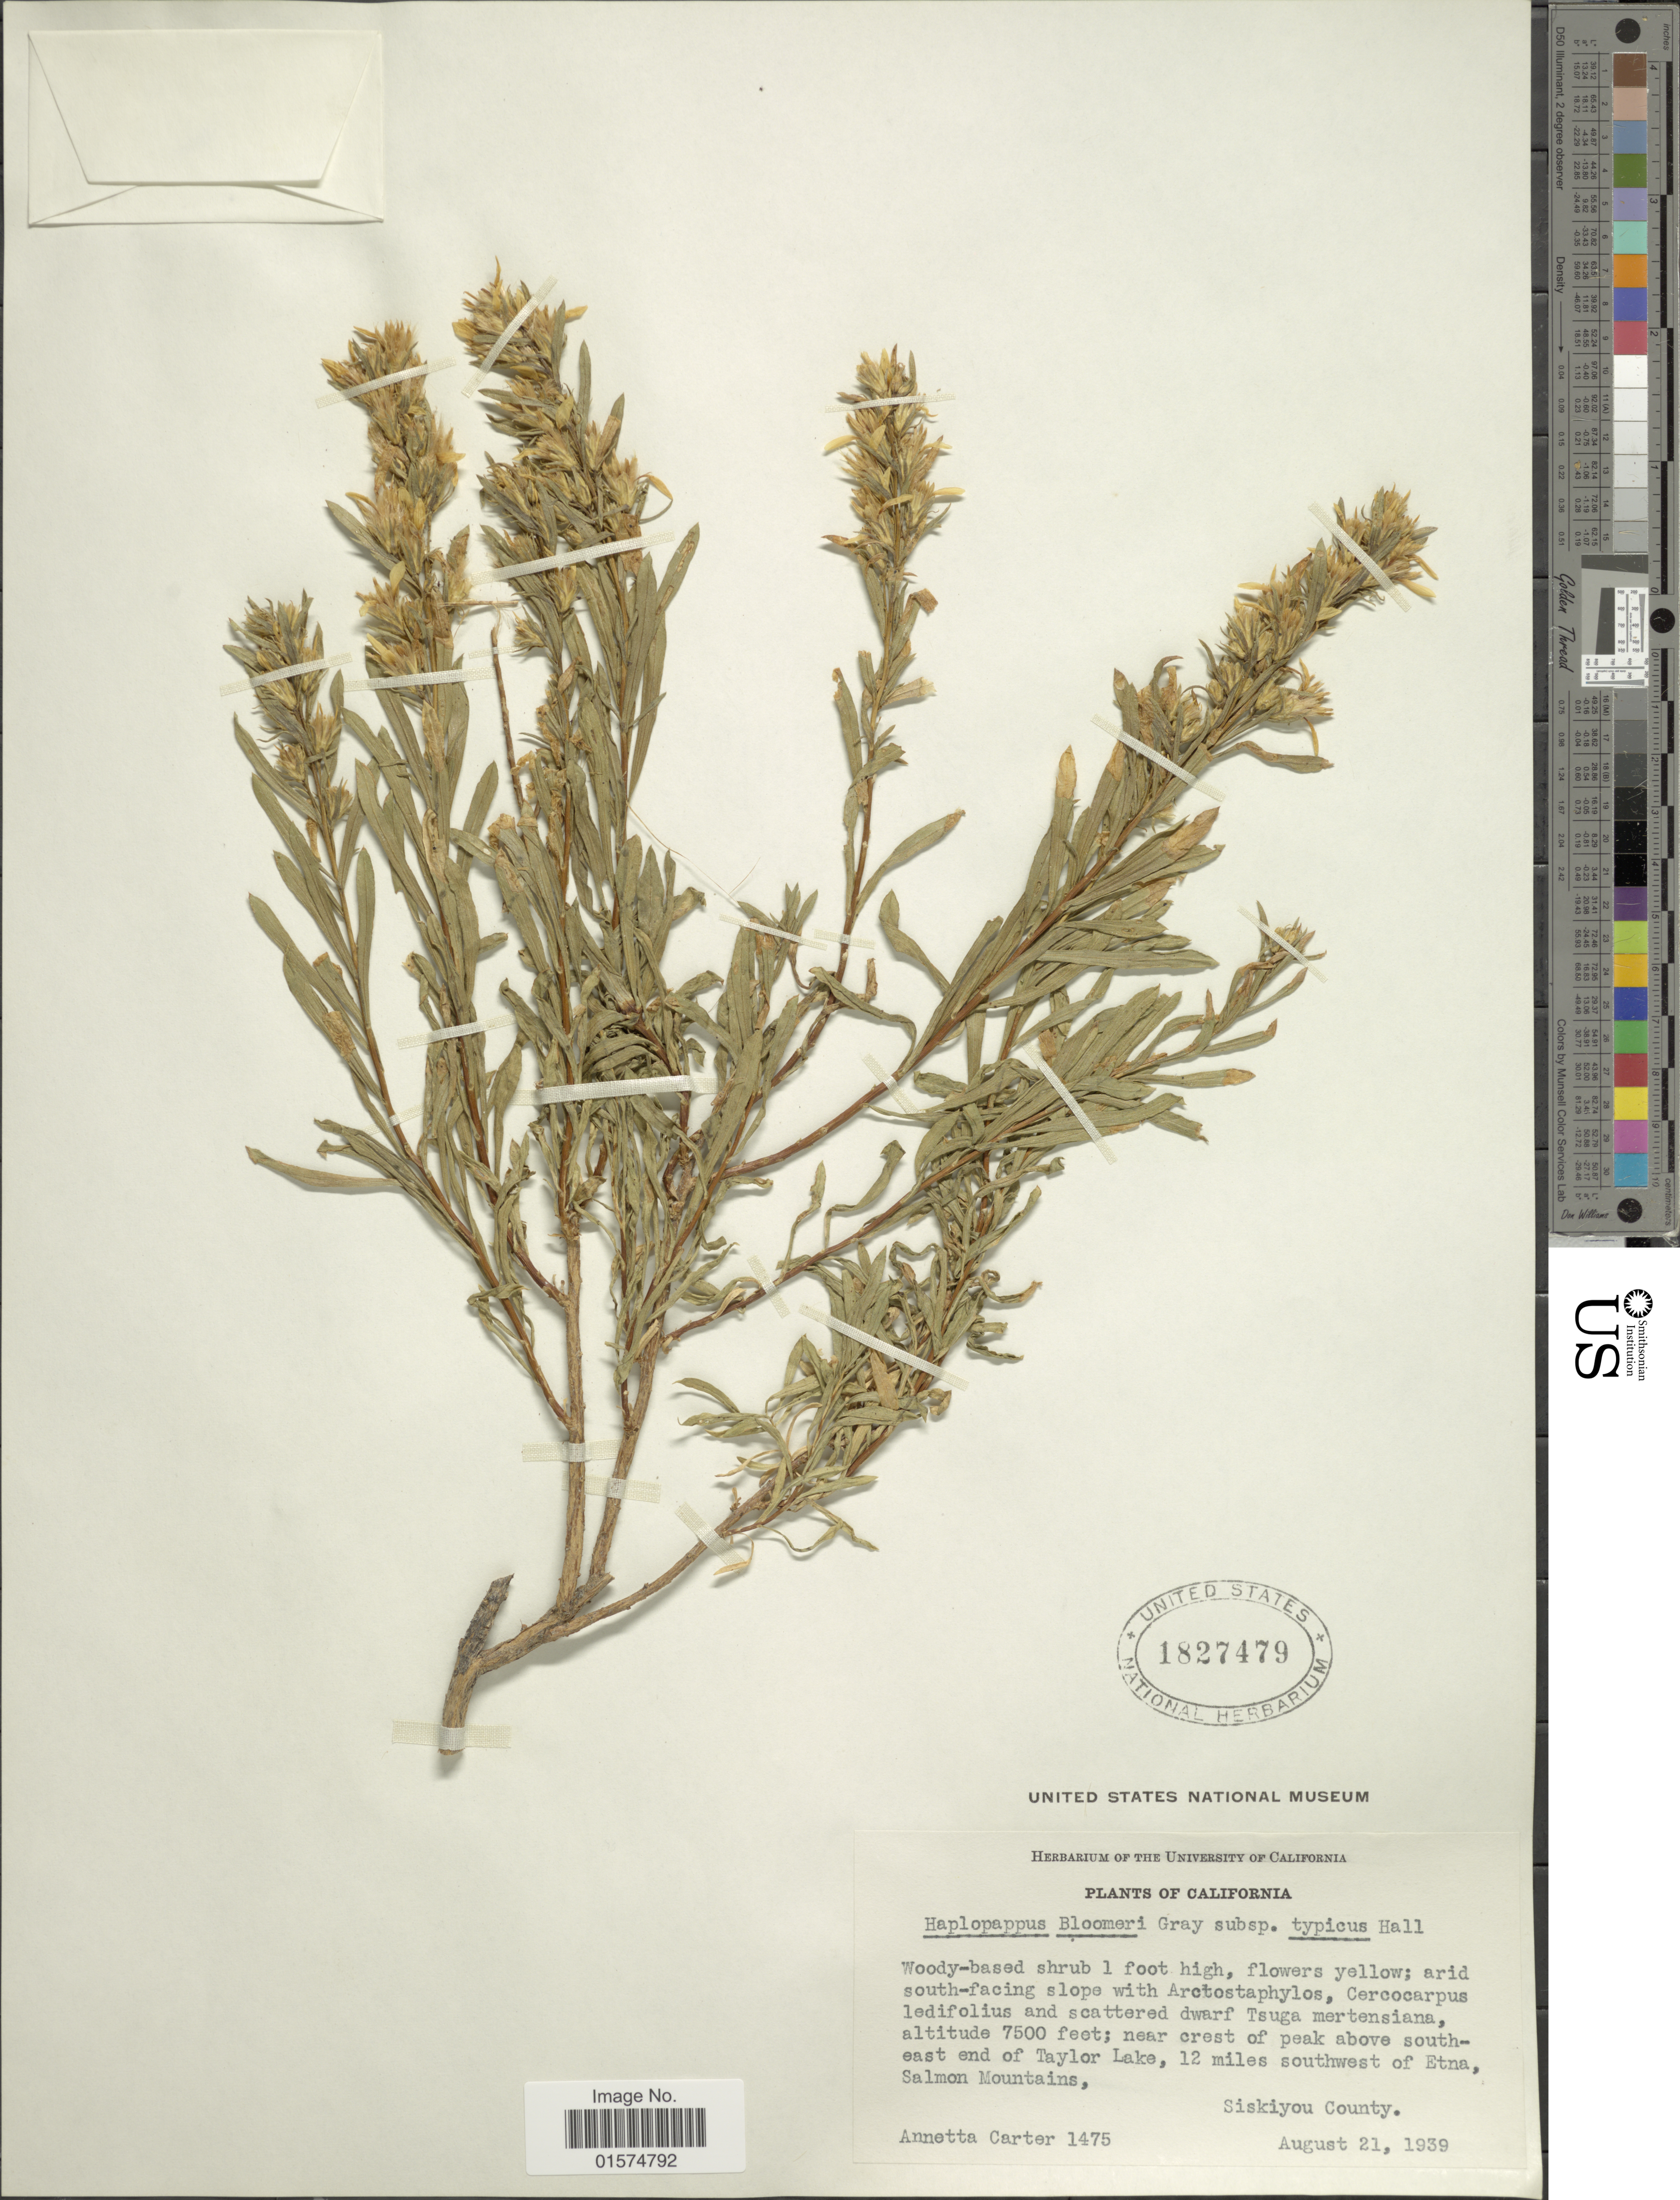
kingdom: Plantae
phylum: Tracheophyta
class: Magnoliopsida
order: Asterales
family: Asteraceae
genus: Ericameria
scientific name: Ericameria bloomeri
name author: (A. Gray) J.F. Macbr.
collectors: A. M. Carter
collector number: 1475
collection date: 1939-08-21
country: United States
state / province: California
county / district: Siskiyou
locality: Near crest of peak above southest end of Taylor Lake, 12 miles southwest of Etna, Salmon Mountains. Siskiyou County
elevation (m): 2286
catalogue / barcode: US 1827479